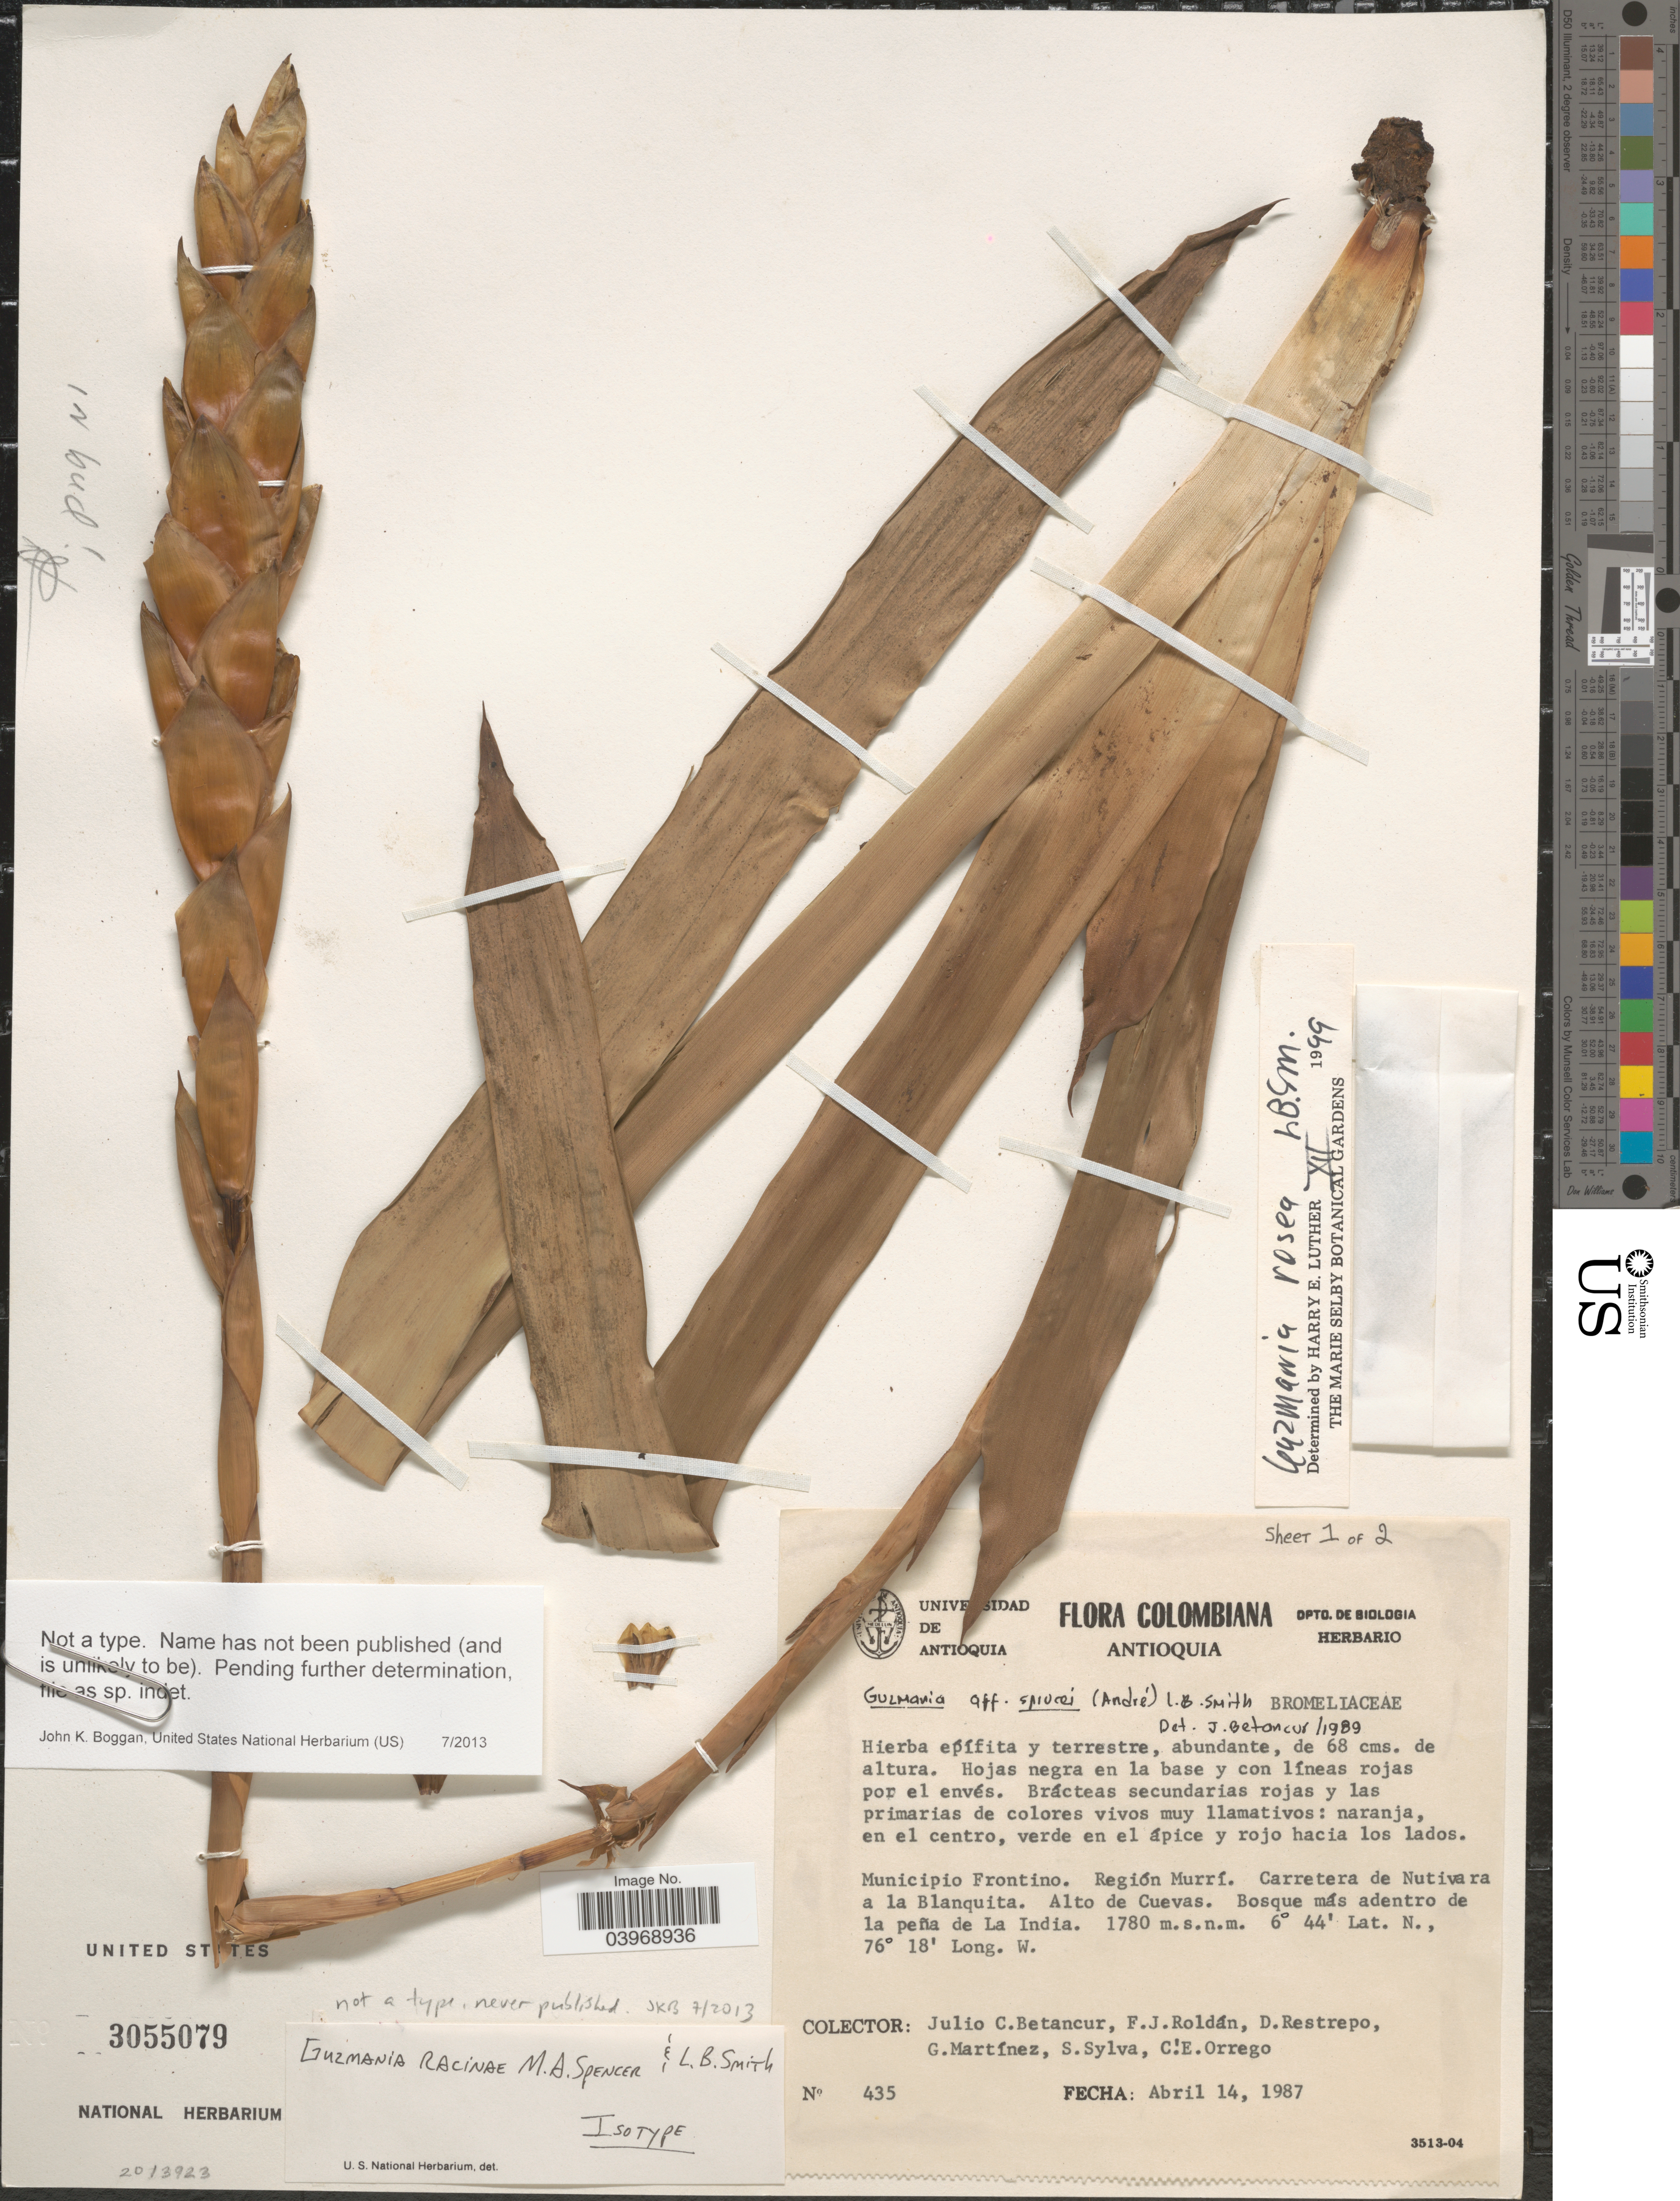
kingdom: Plantae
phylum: Tracheophyta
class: Liliopsida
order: Poales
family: Bromeliaceae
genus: Guzmania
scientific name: Guzmania sp.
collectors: J. C. Betancur, F. J. Roldán, D. Restrepo, G. Martínez & et al.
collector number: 435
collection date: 1987-07-14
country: Colombia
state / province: Antioquia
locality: Municipio Frontino. Región Murrí. Carretera Nutivara a la Blanquita. Alto de Cuevas. Bosque más adentro de la peña de la India.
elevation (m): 1780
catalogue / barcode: US 3055079